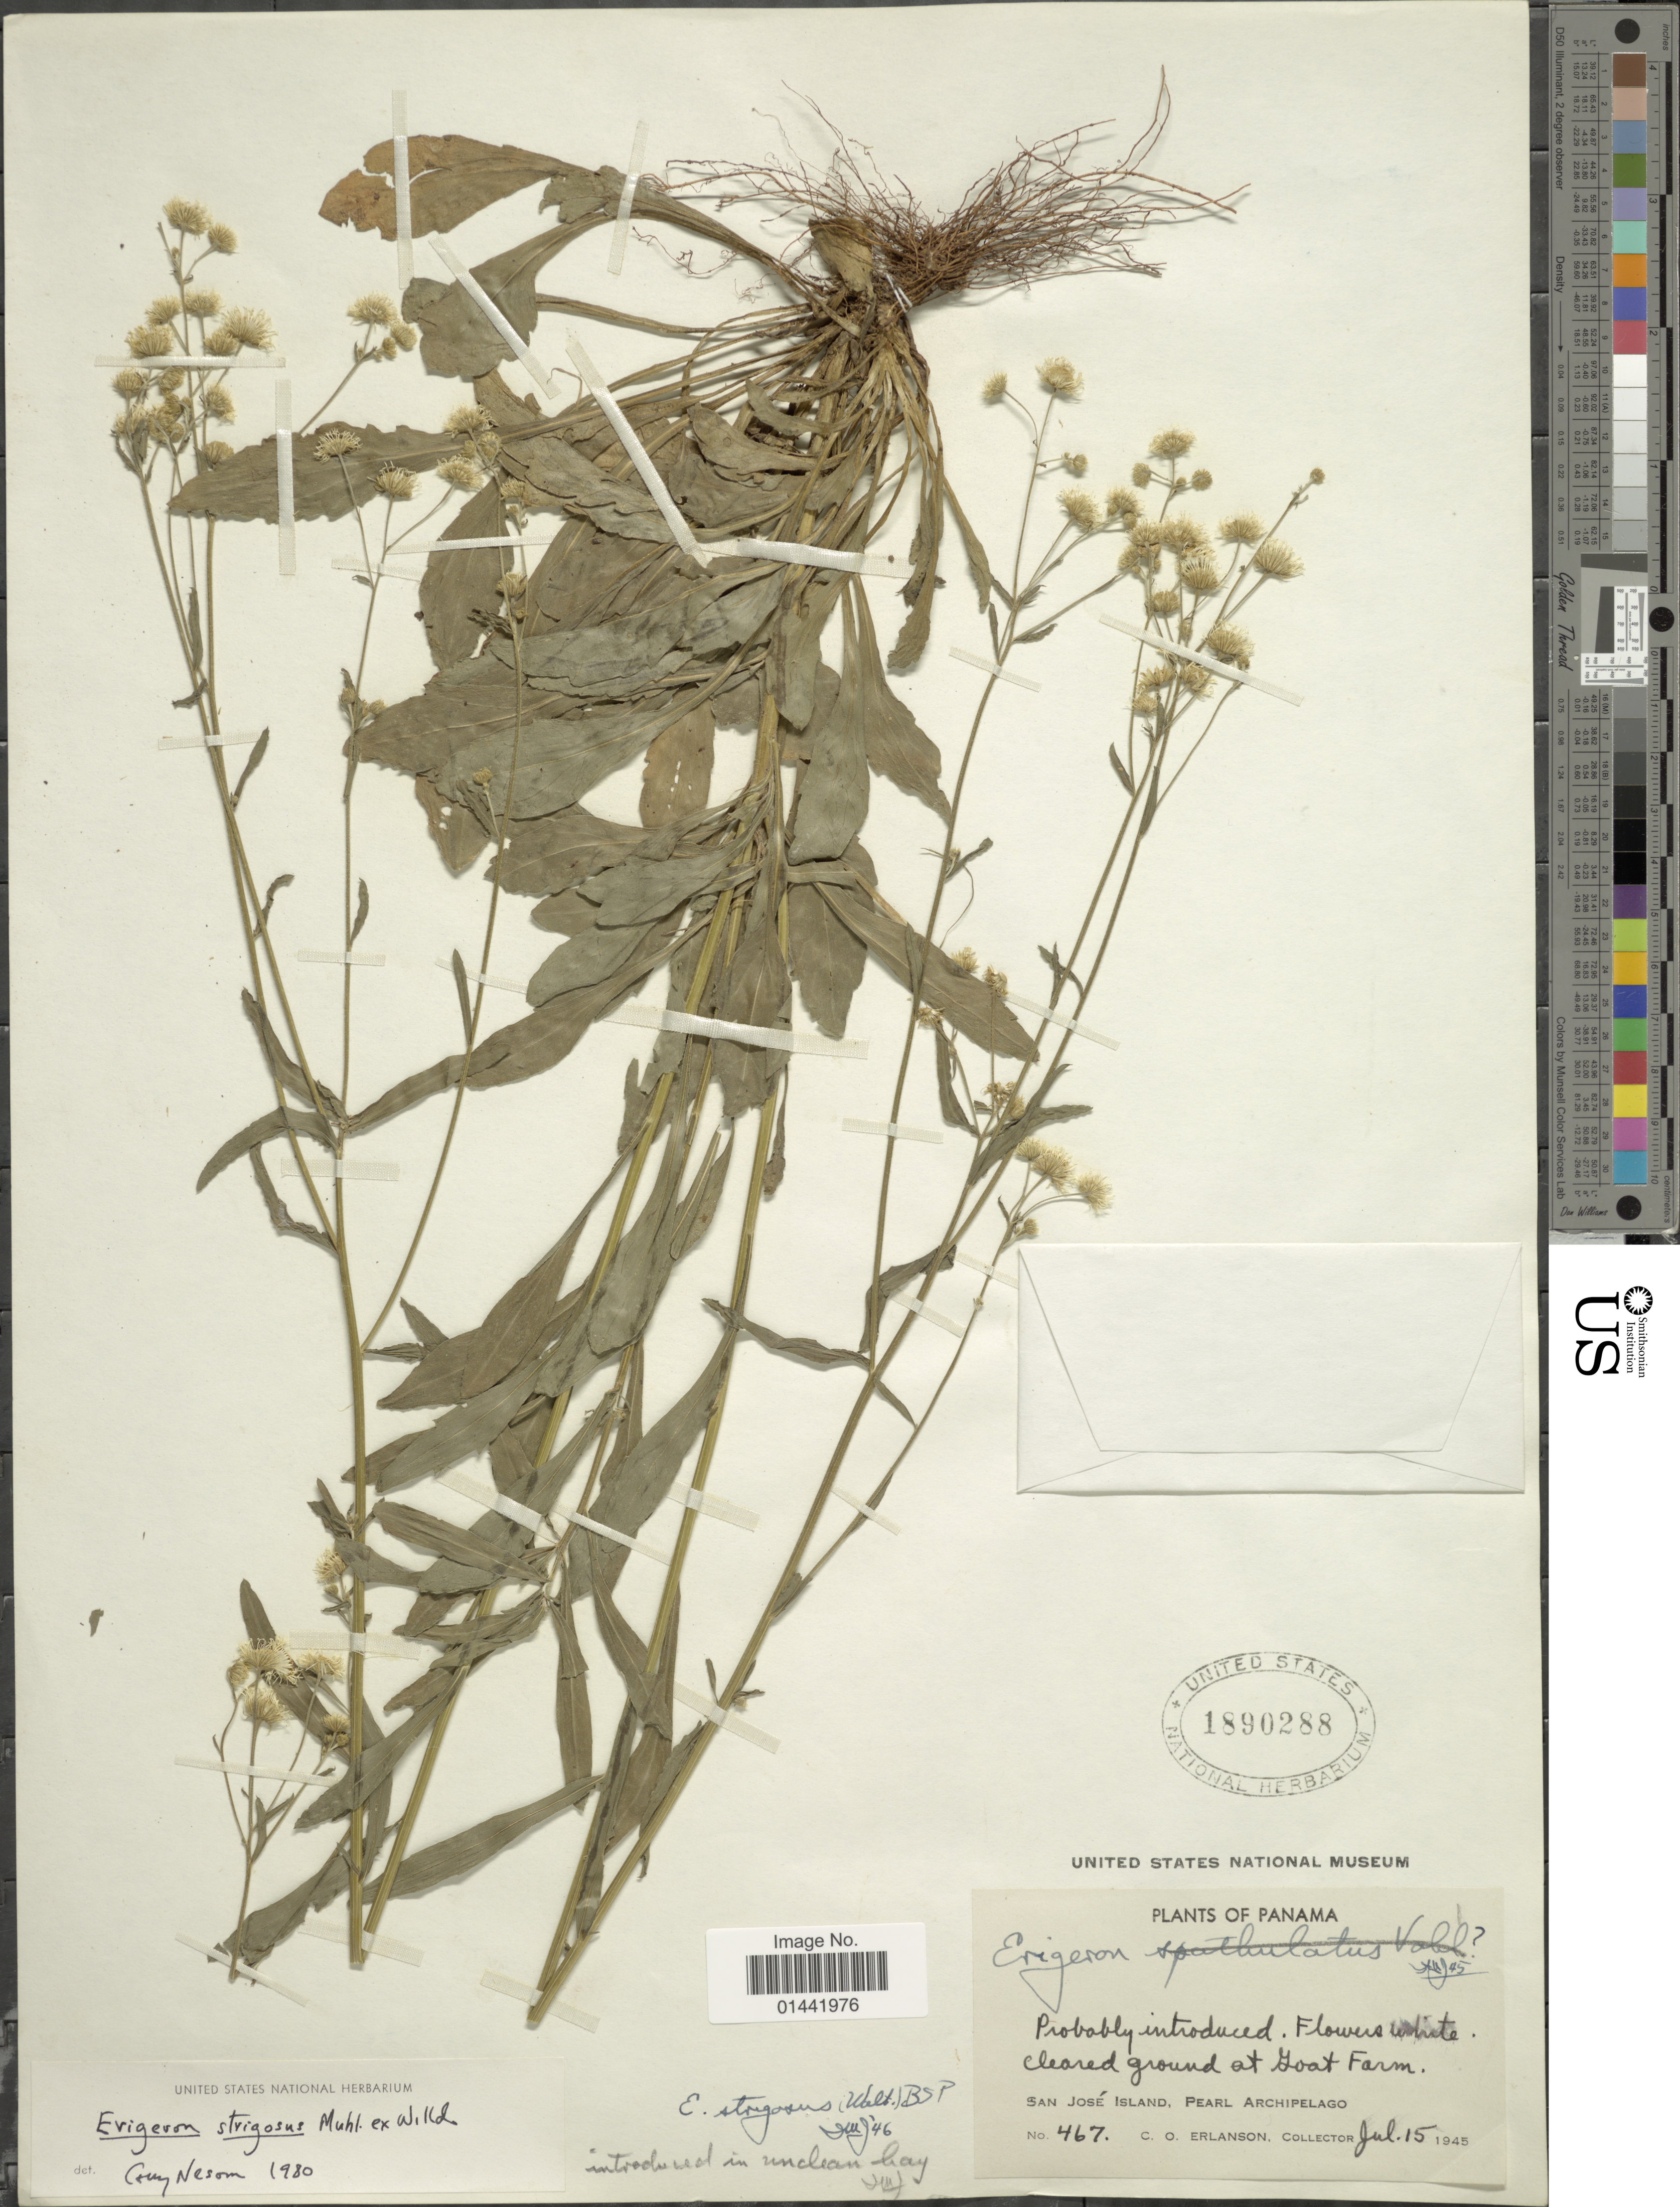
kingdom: Plantae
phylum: Tracheophyta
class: Magnoliopsida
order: Asterales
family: Asteraceae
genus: Erigeron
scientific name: Erigeron strigosus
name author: Muhl. ex Willd.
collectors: C. O. Erlanson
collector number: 467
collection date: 1945-07-15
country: Panama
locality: Cleared ground at Goat Farm, San José Island, Pearl Archipelago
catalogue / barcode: US 1890288